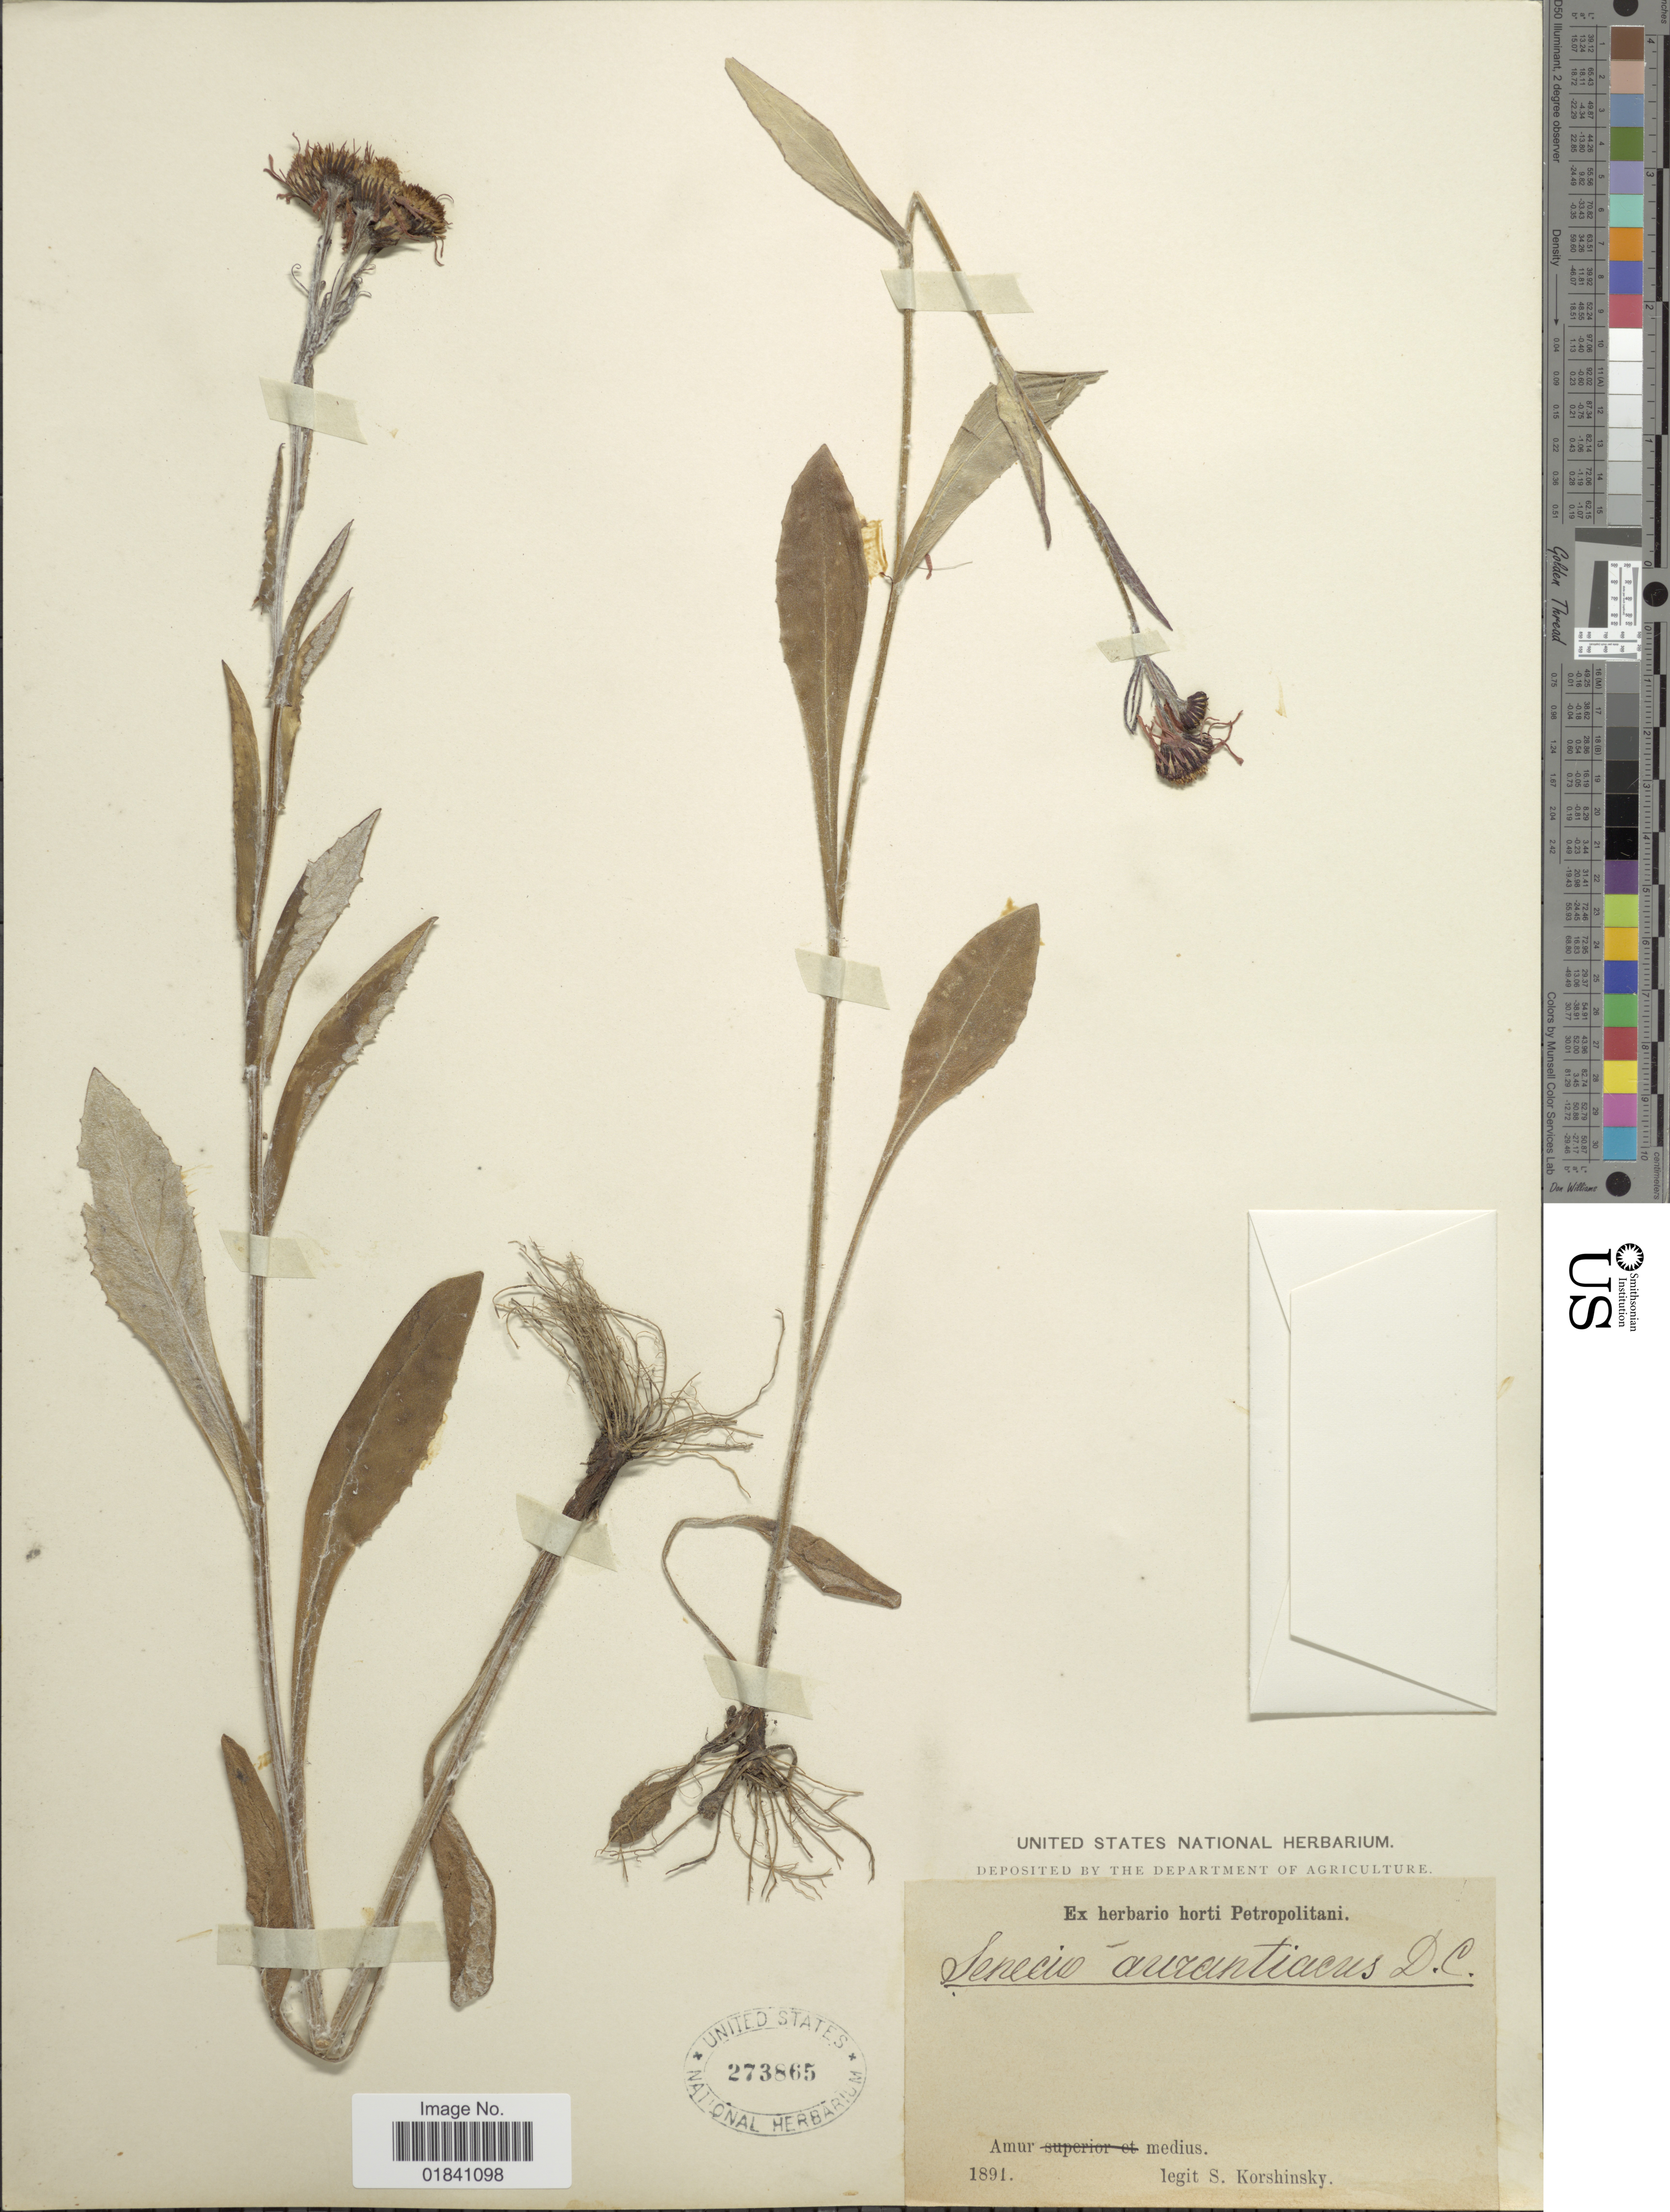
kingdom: Plantae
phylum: Tracheophyta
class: Magnoliopsida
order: Asterales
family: Asteraceae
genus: Senecio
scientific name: Senecio aurantiacus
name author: (Hoppe ex Willd.) Less.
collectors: S. I. Korshinsky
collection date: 1891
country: Russian Federation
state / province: Amur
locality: Amur medius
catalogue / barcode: US 273865